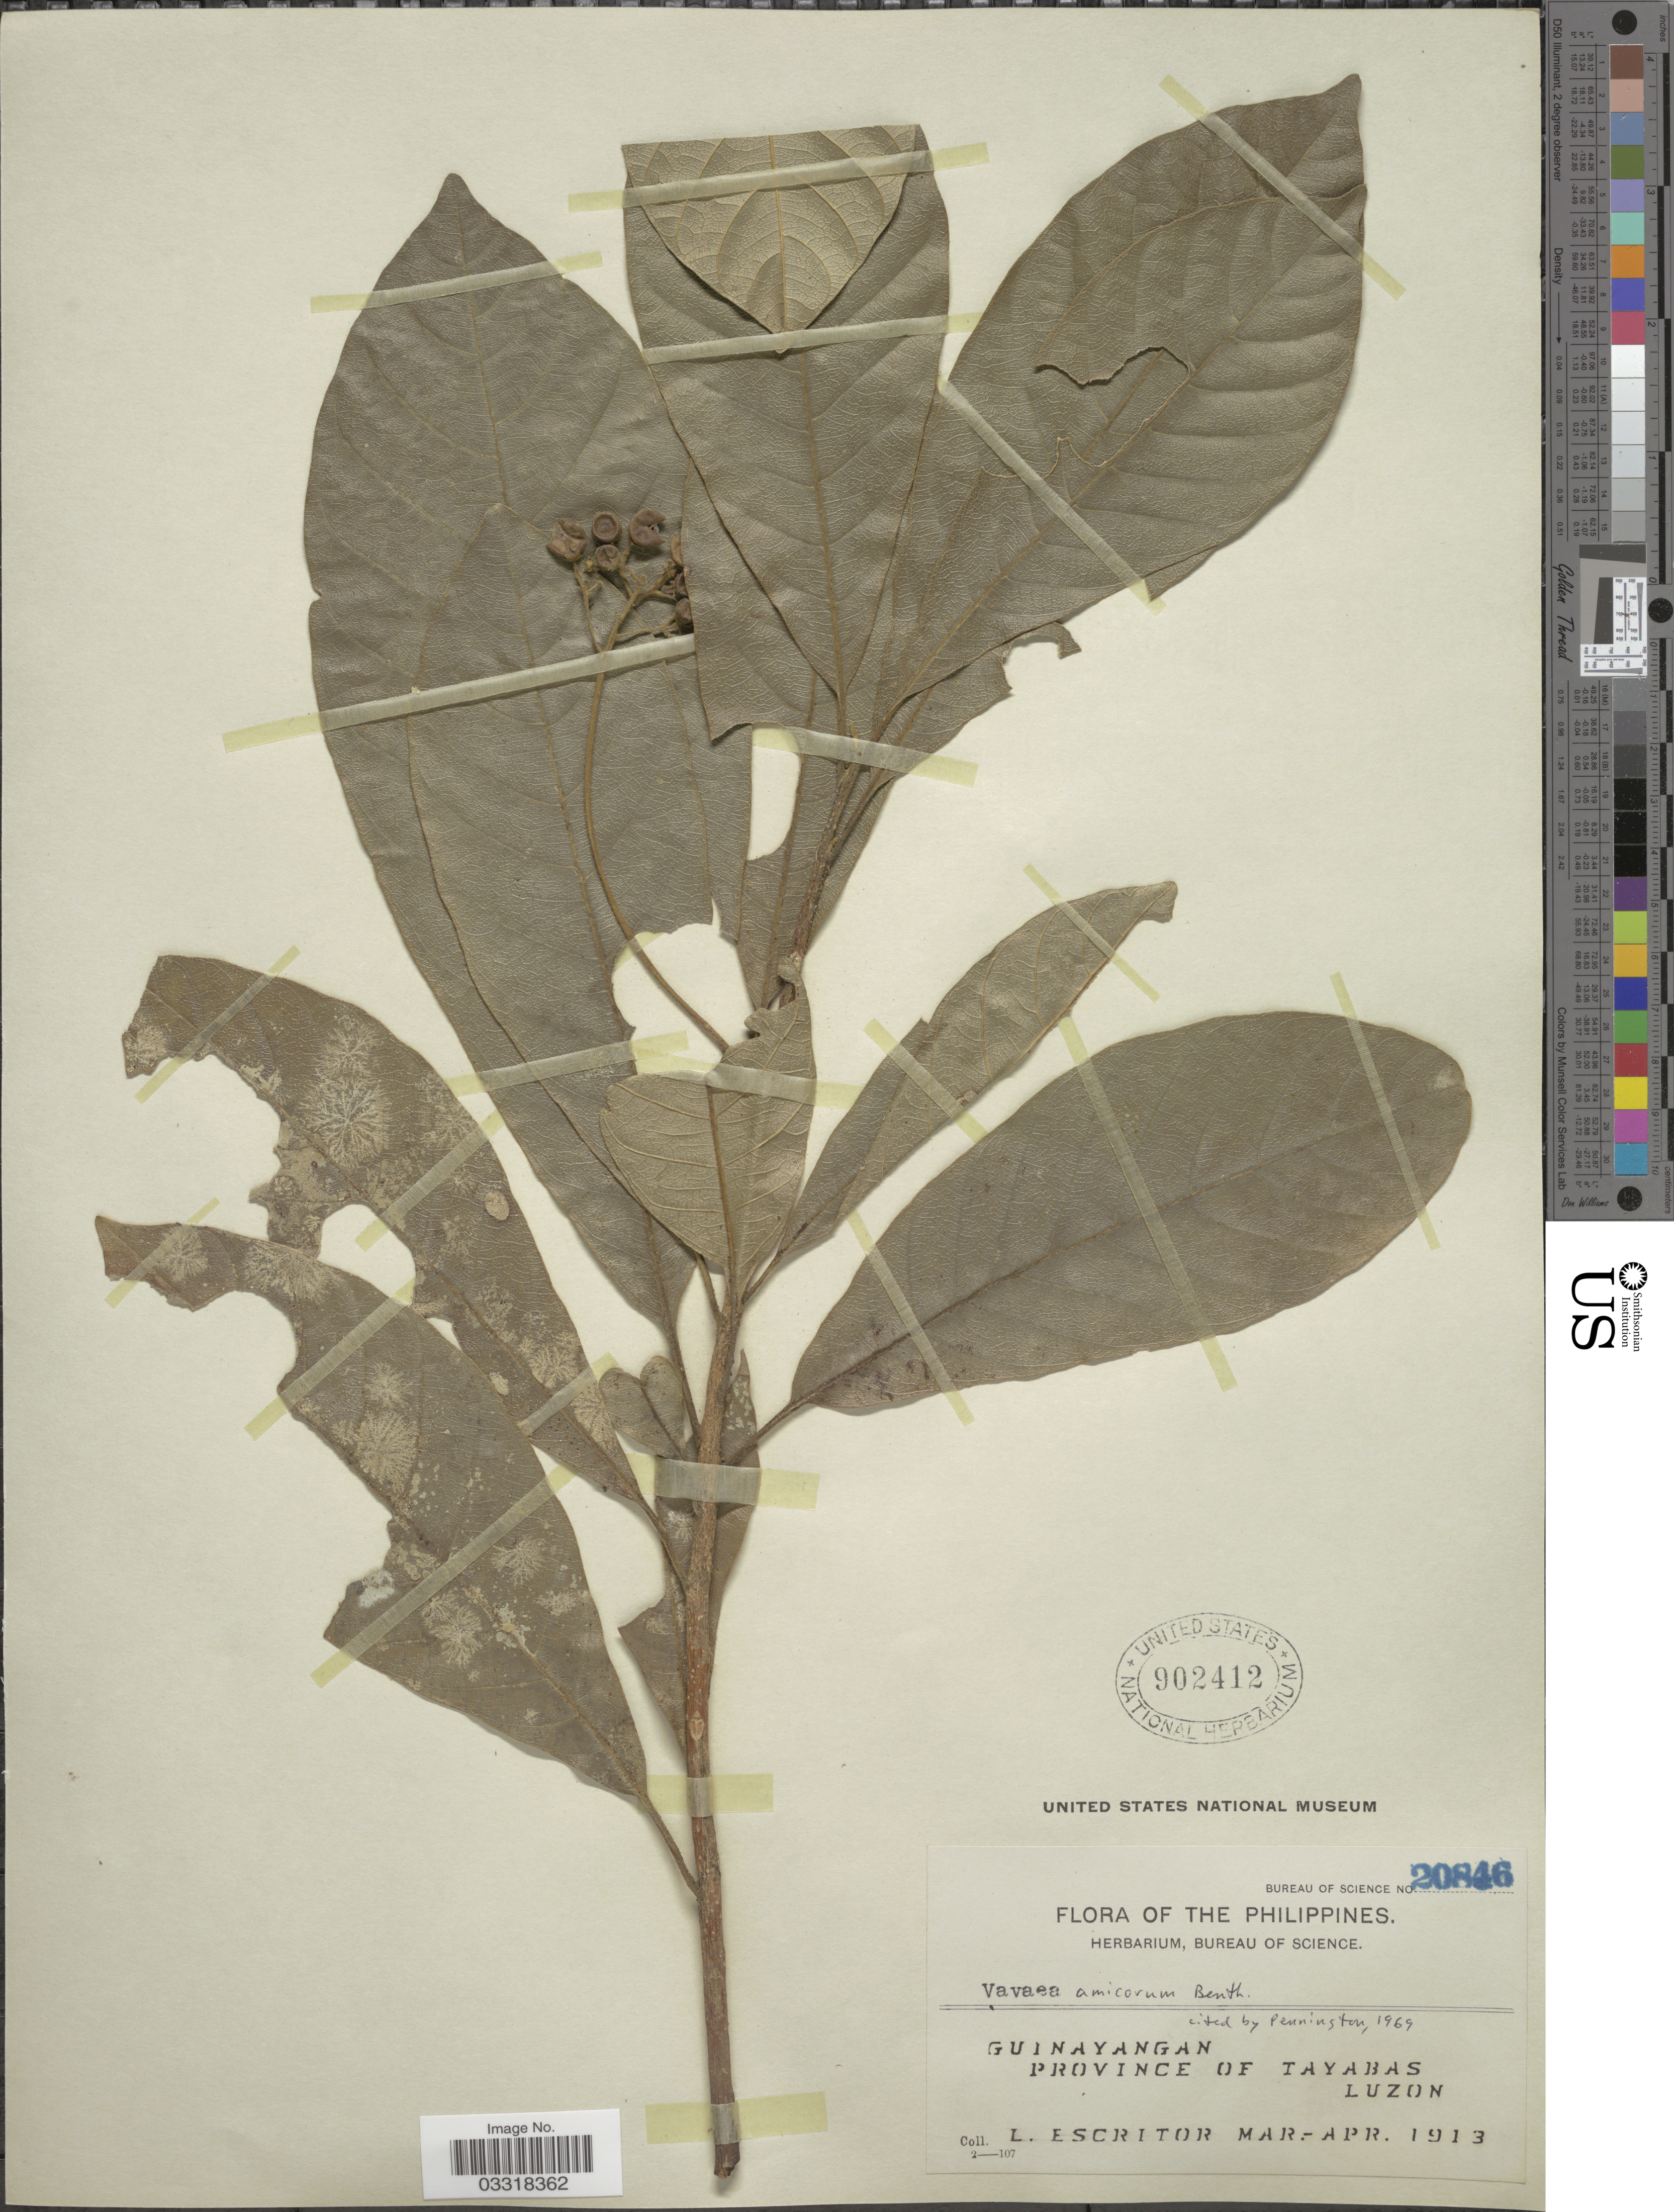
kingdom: Plantae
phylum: Tracheophyta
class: Magnoliopsida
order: Sapindales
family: Meliaceae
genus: Vavaea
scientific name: Vavaea amicorum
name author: Benth.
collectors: L. Escritor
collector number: Bureau of Science 20846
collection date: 1913-03/1913-04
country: Philippines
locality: Guinayangan. Province of Tayabas. Luzon.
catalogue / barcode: US 902412